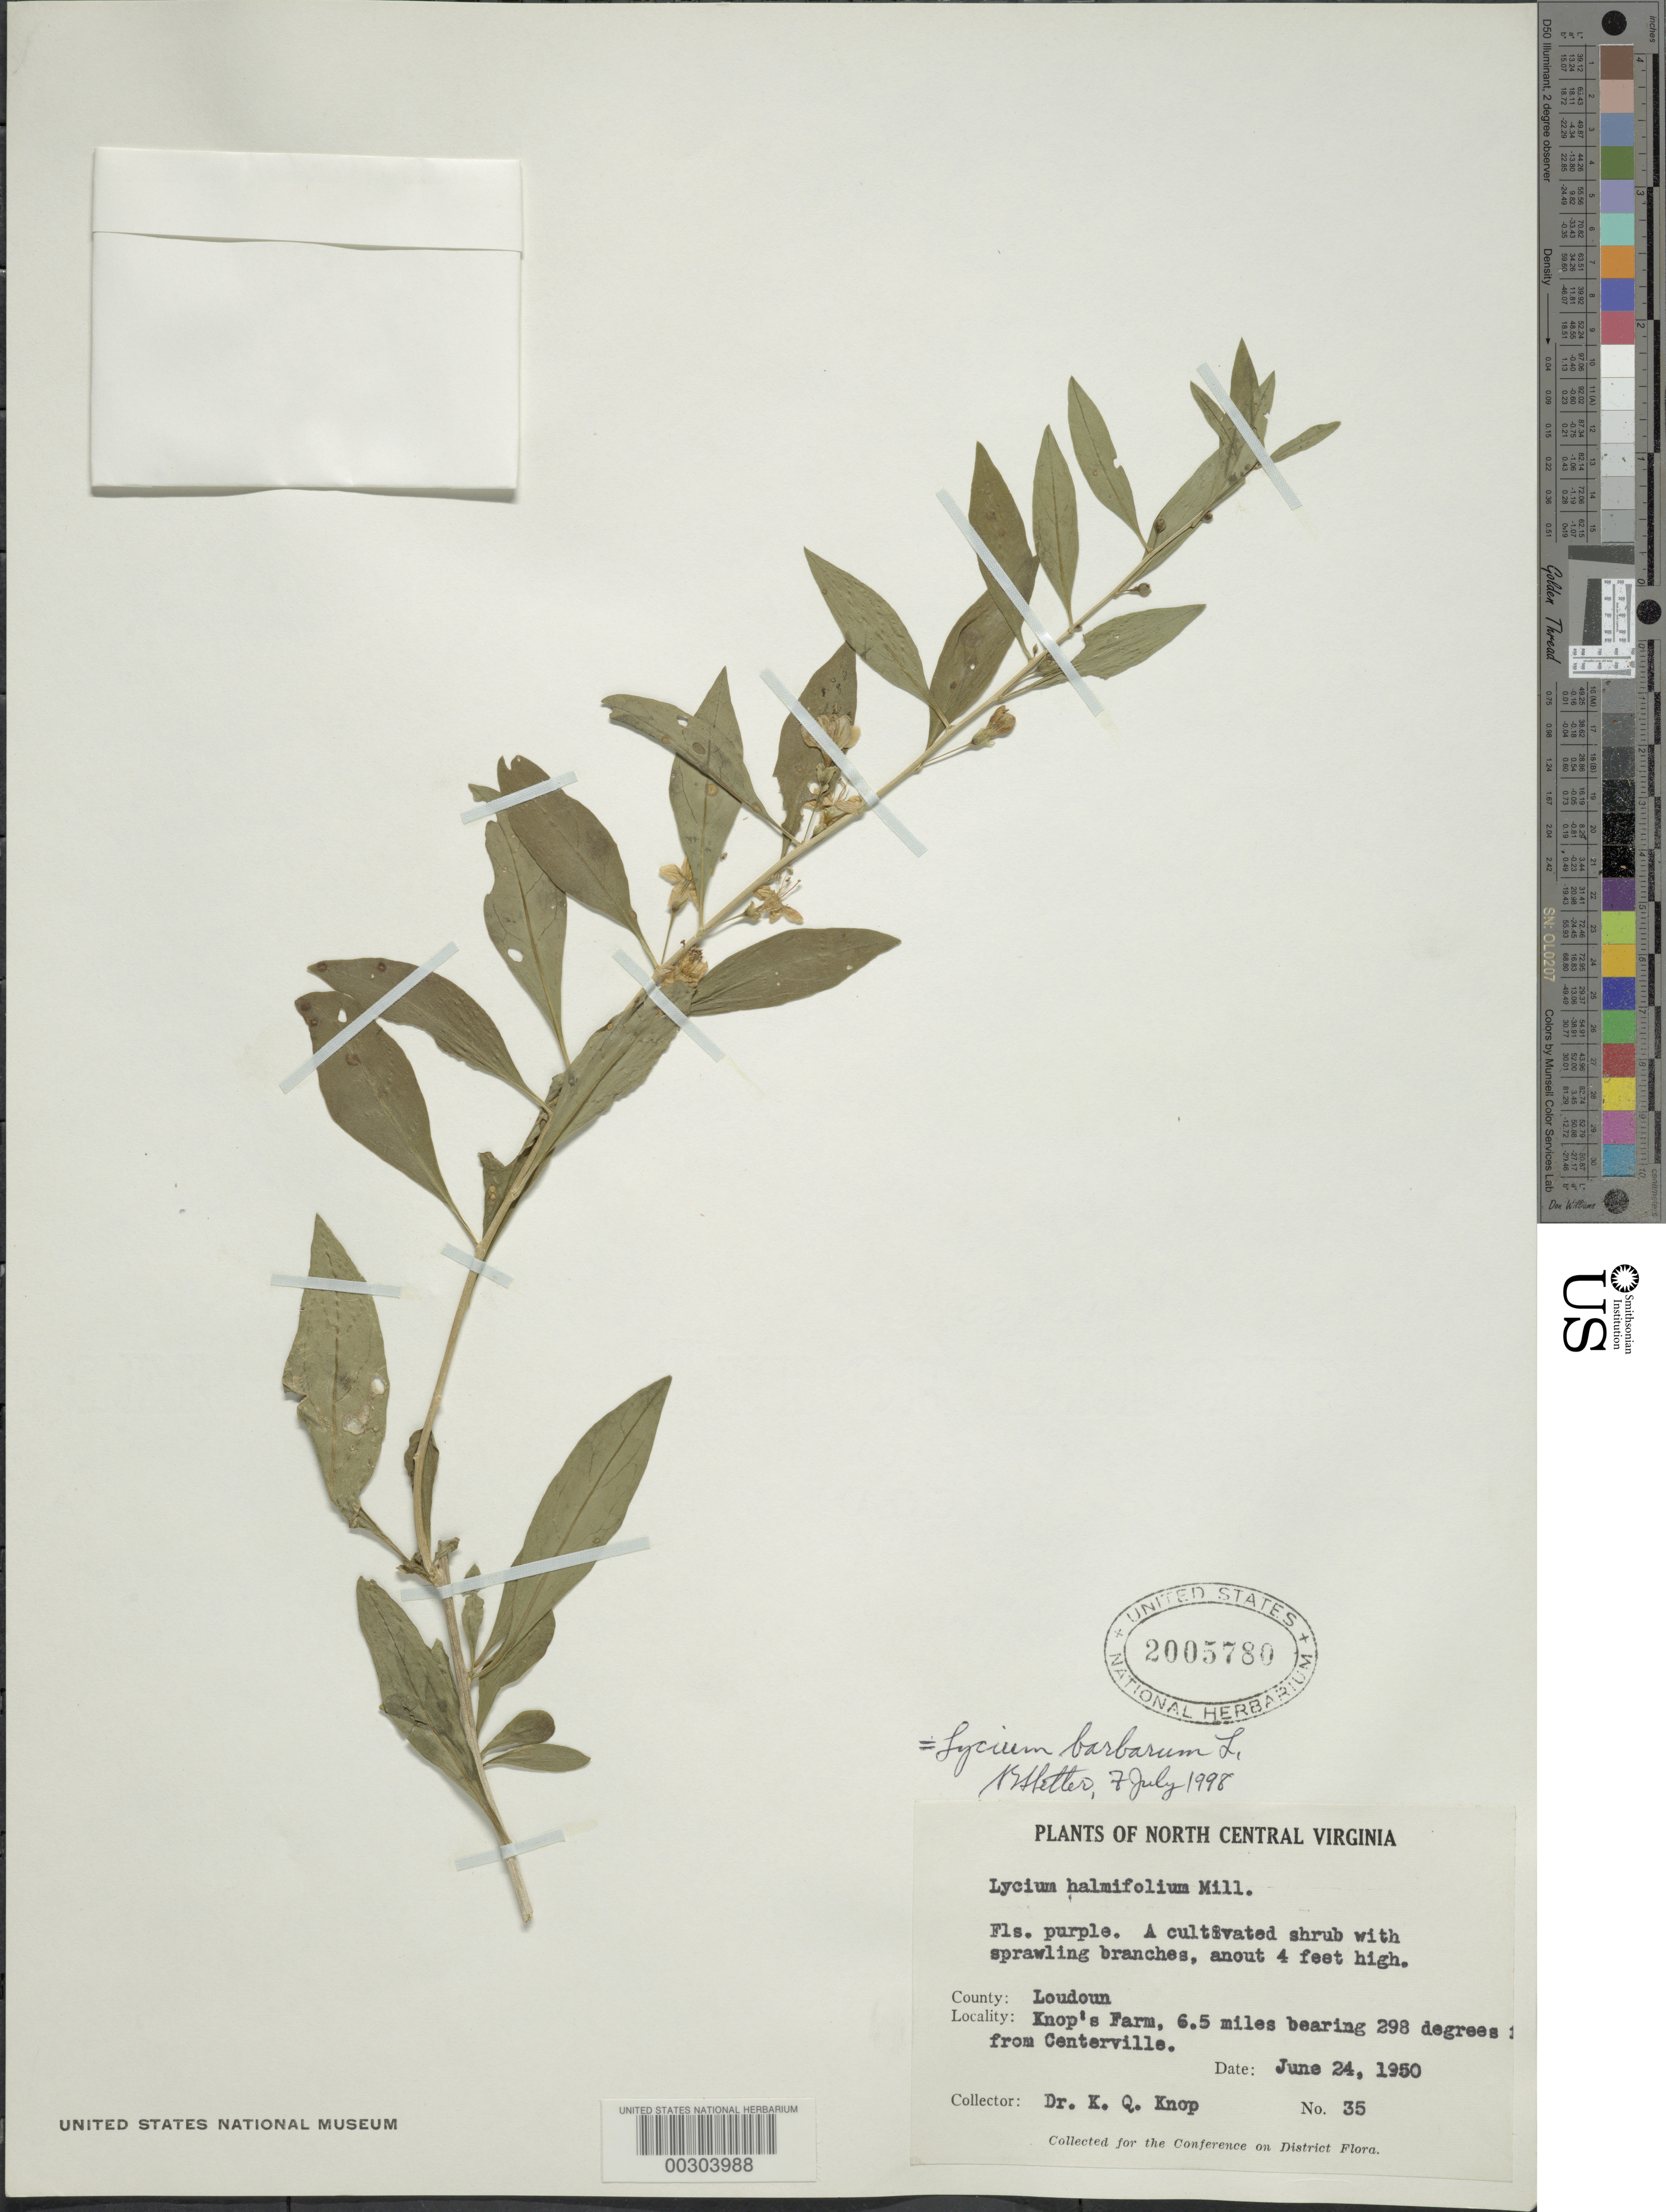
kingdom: Plantae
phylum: Tracheophyta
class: Magnoliopsida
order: Solanales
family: Solanaceae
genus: Lycium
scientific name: Lycium barbarum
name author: L.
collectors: K. Knop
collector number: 35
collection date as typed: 24 Jun 1950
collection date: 1950-06-24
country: United States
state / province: Virginia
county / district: Loudoun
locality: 6.5 mi from Centerville, Knop's Farm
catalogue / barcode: US 2005780